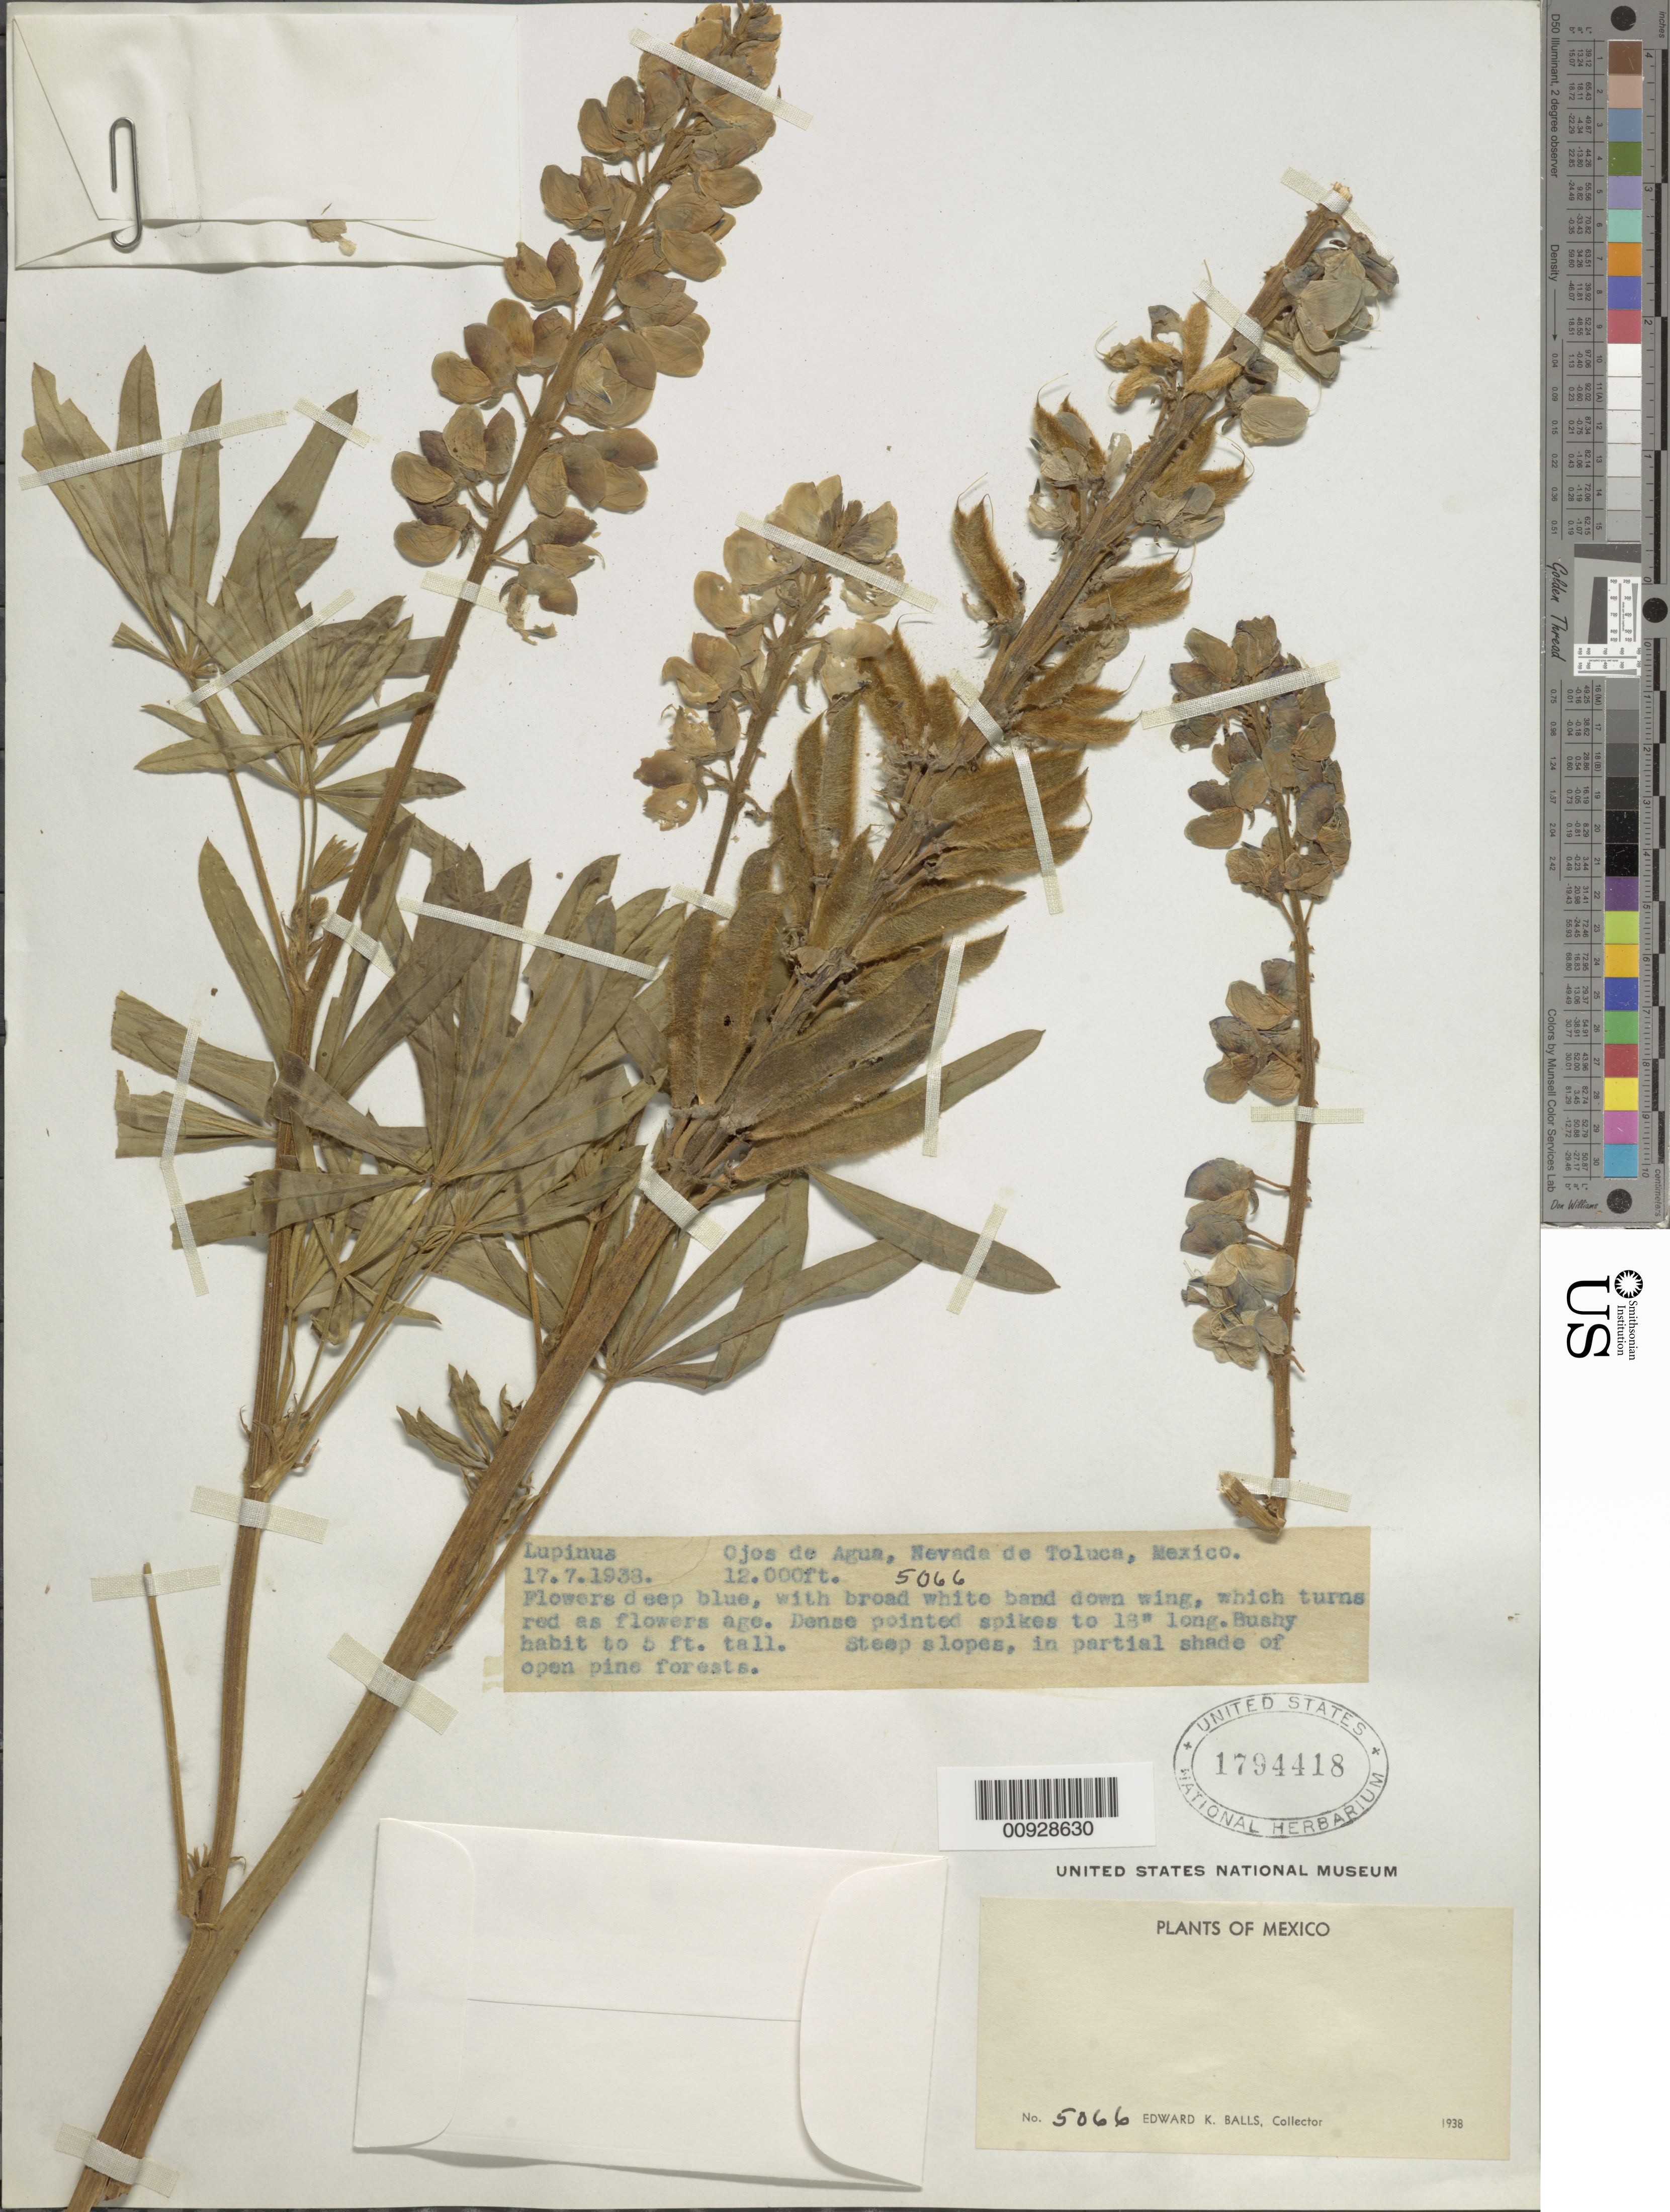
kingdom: Plantae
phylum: Tracheophyta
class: Magnoliopsida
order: Fabales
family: Fabaceae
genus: Lupinus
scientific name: Lupinus sp.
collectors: E. K. Balls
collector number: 5066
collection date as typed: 17 Jul 1938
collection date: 1938-07-17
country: Mexico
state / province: México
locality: Ojos de Agua, Nevada [sic] de Toluca.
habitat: Steep slopes, in partial shade of open pine forests.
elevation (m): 3658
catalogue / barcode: US 1794418